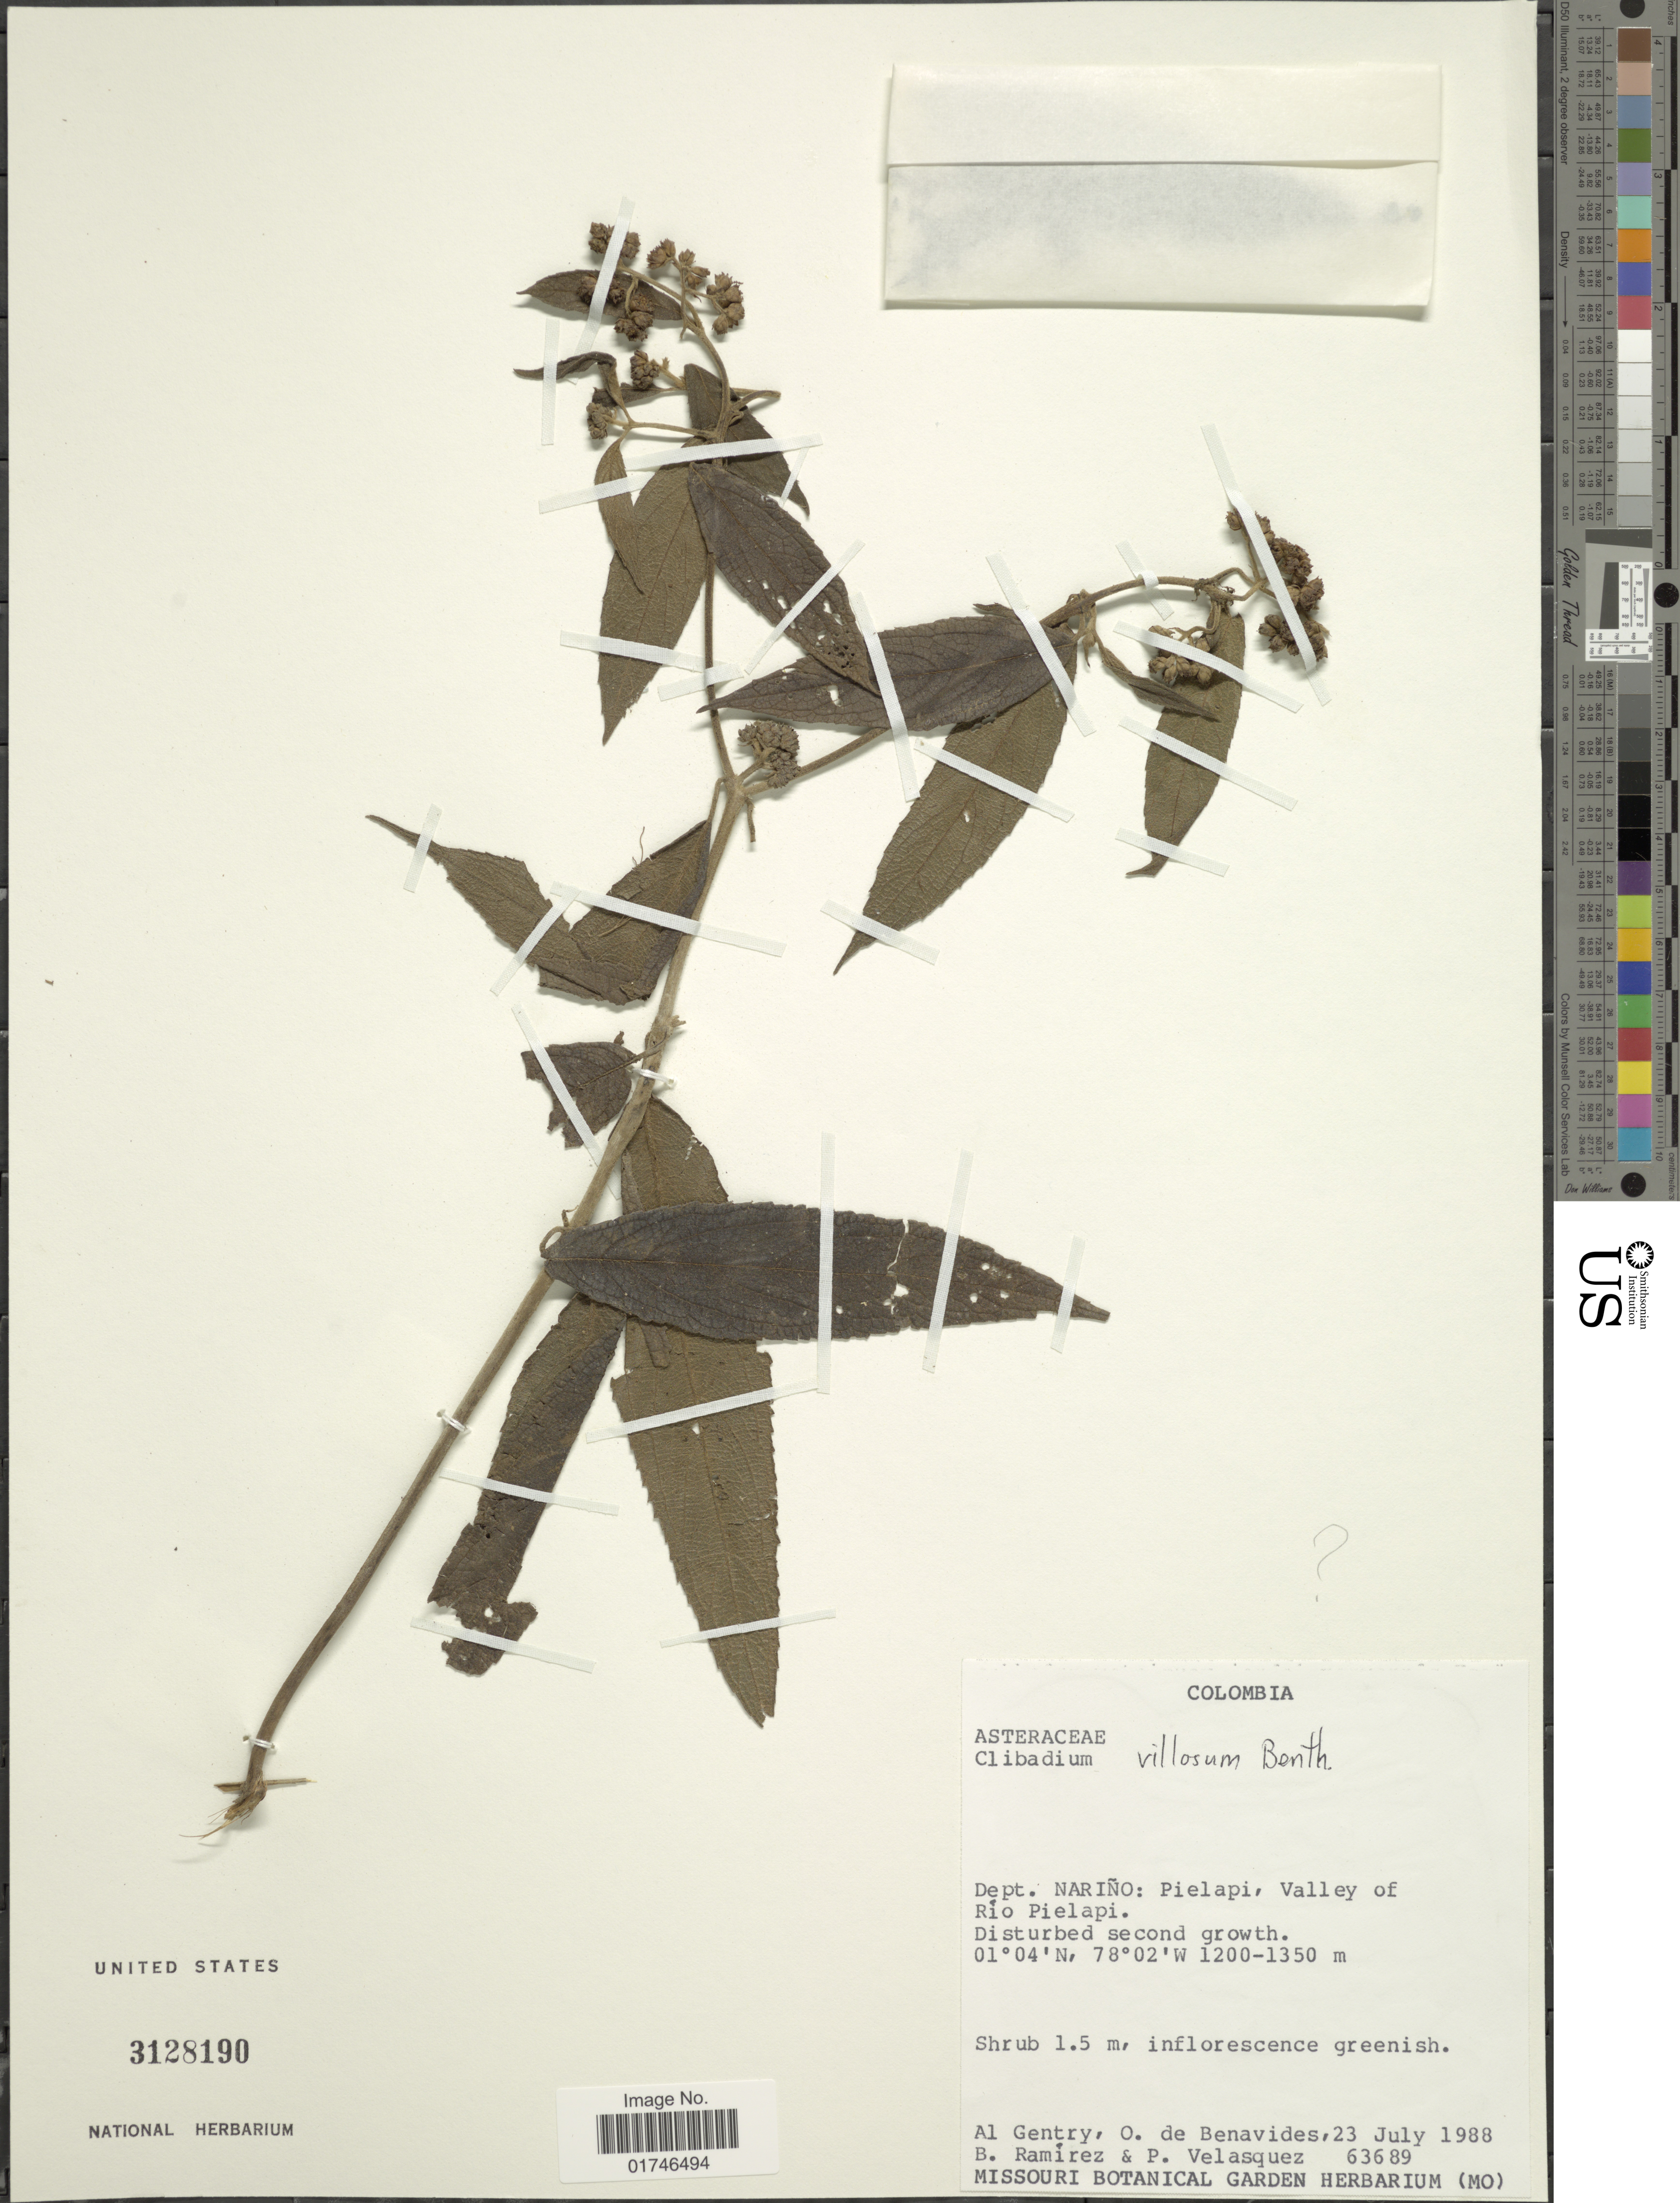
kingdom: Plantae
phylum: Tracheophyta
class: Magnoliopsida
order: Asterales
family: Asteraceae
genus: Clibadium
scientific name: Clibadium harlingii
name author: H. Rob.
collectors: A. H. Gentry, Olga S. de Benavides, B. Ramírez & P. Velasquez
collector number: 63689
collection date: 1988-07-23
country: Colombia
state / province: Nariño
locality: Dept. Narino: Pielapi, Valley of Rio Pielapi.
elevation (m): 1200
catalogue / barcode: US 3128190